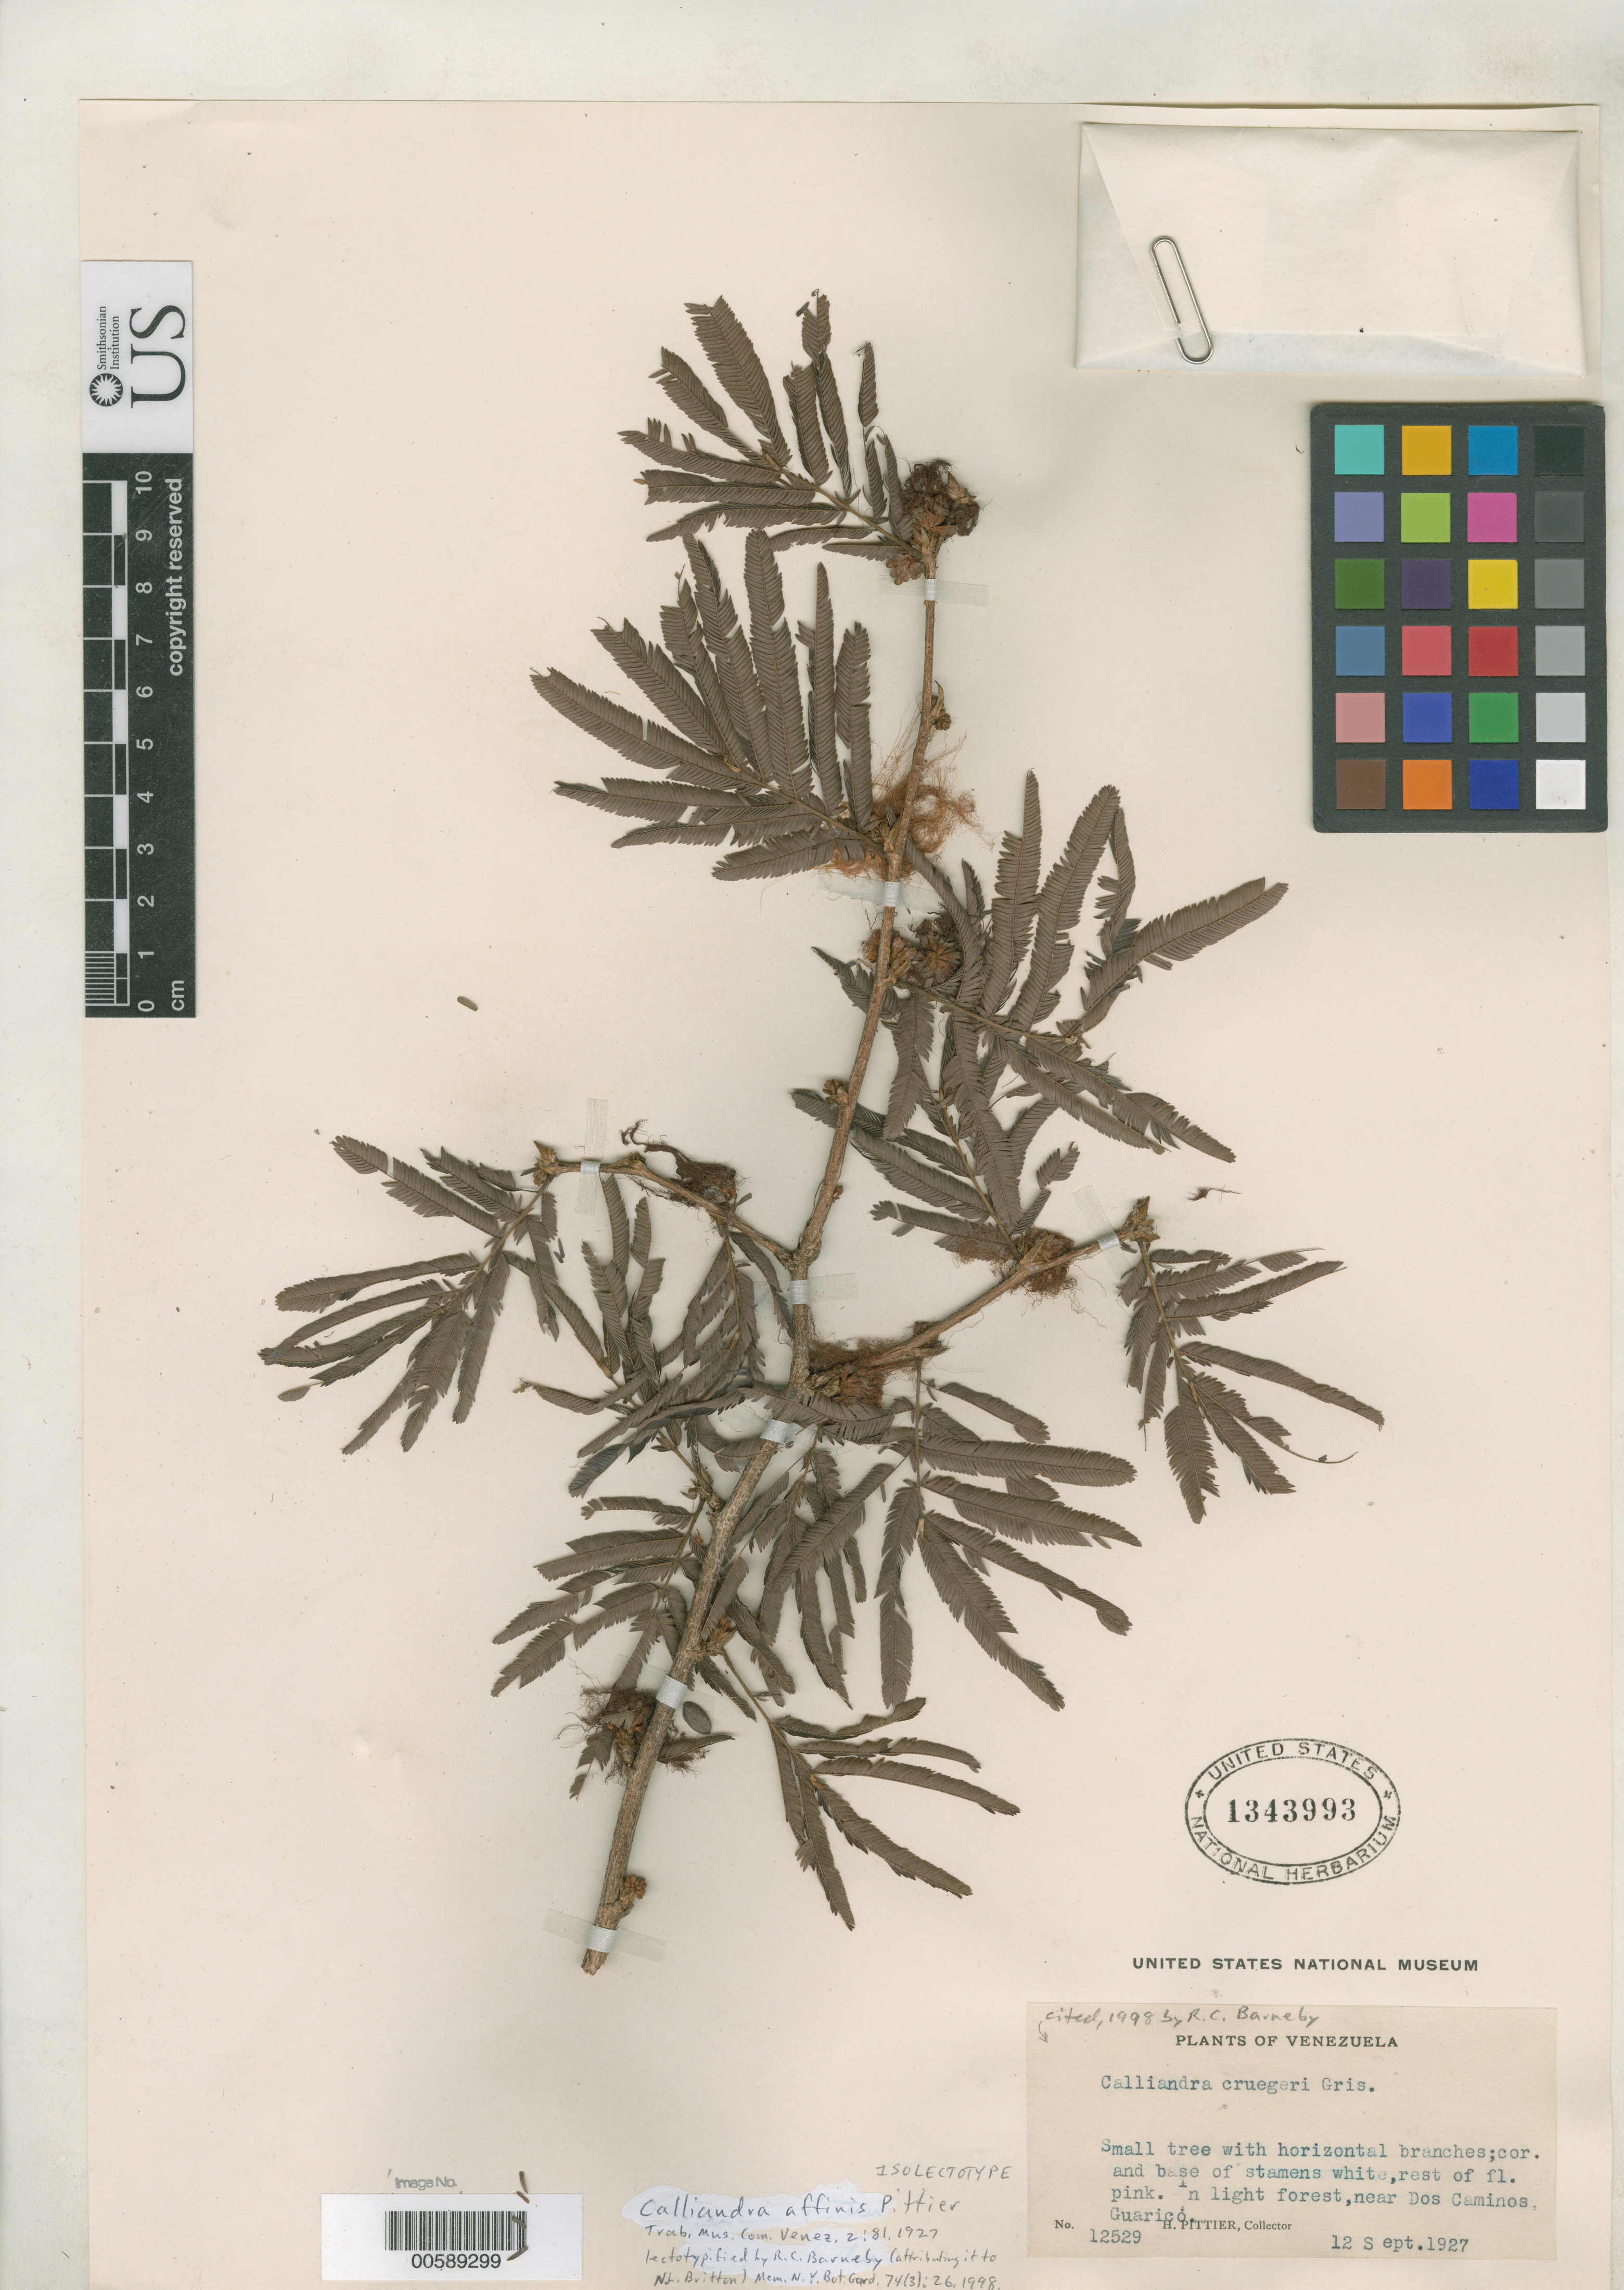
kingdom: Plantae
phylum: Tracheophyta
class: Magnoliopsida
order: Fabales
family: Fabaceae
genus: Calliandra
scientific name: Calliandra affinis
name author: Pittier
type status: Isolectotype; Isosyntype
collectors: H. F. Pittier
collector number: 12529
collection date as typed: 12 Sep 1927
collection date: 1927-09-12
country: Venezuela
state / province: Guárico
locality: Near Dos Caminos.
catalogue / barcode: US 1343993